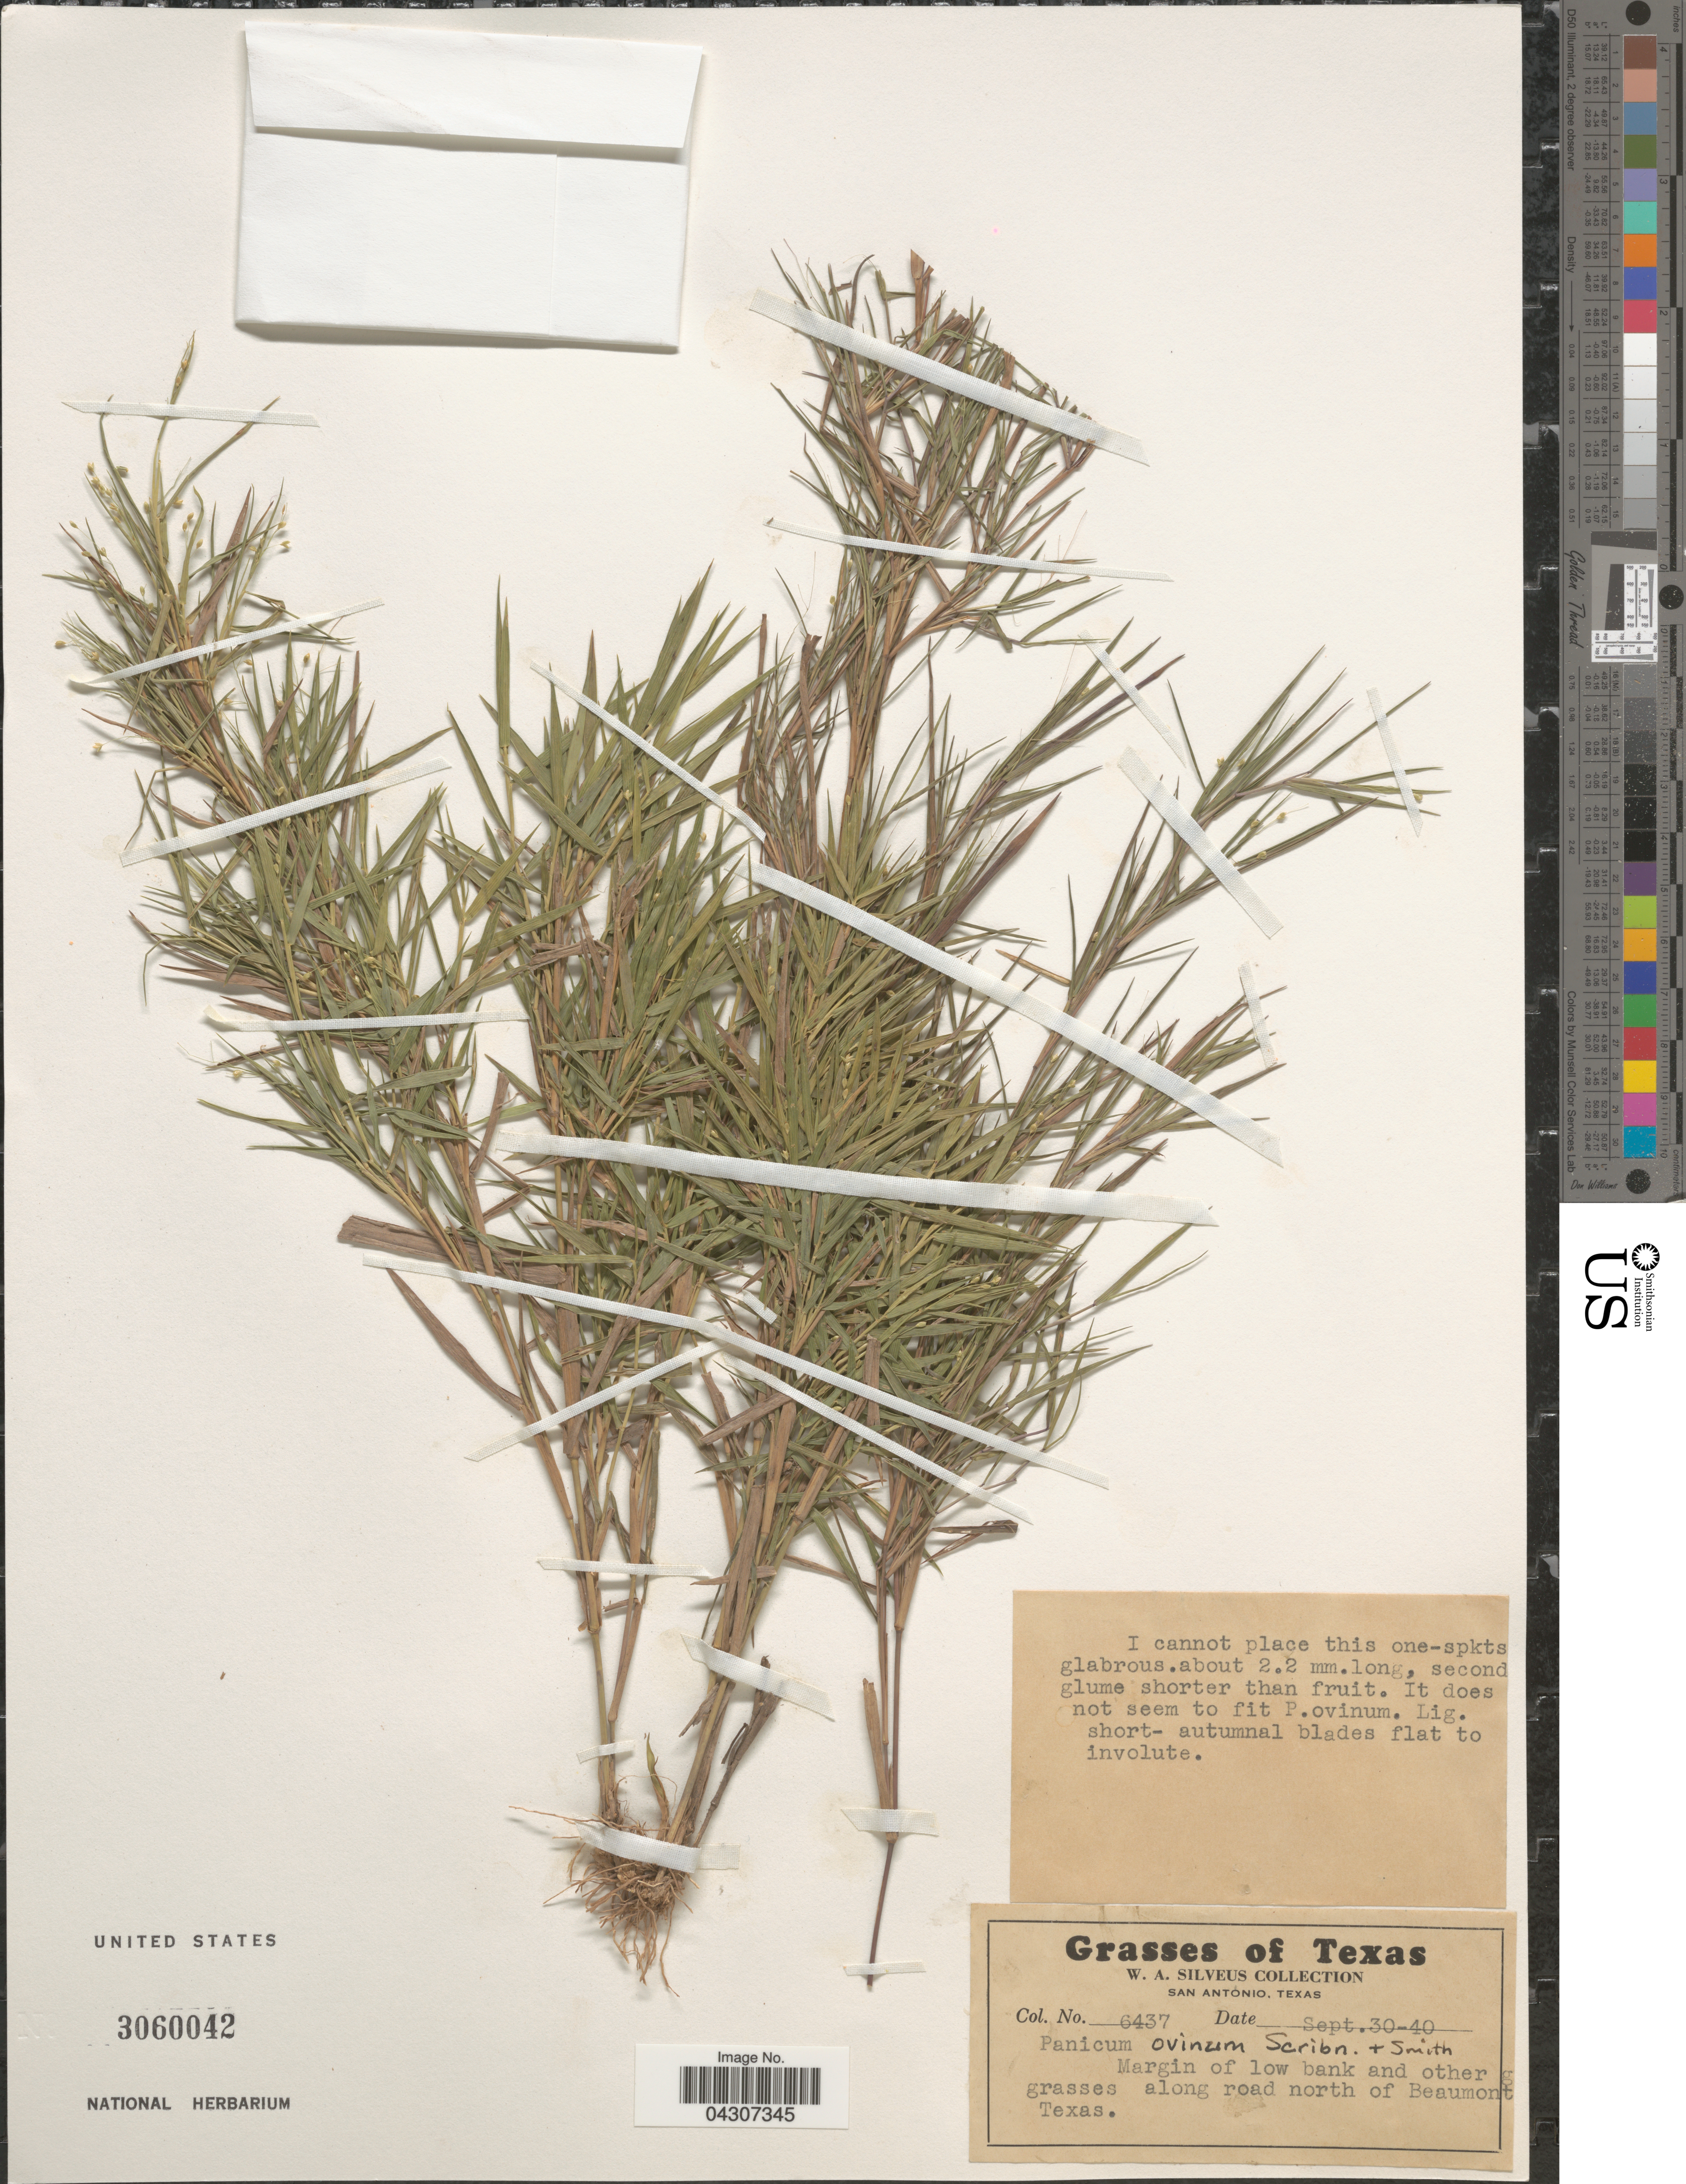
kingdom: Plantae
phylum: Tracheophyta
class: Liliopsida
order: Poales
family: Poaceae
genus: Dichanthelium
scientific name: Dichanthelium aciculare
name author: (Desv. ex Poir.) Gould & C.A. Clark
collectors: W. Silveus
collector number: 6437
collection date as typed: Transcribed d/m/y: 30/9/40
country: United States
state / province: Texas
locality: Margin of low bank and other grasses along road north of Beaumont.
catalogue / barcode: US 3060042